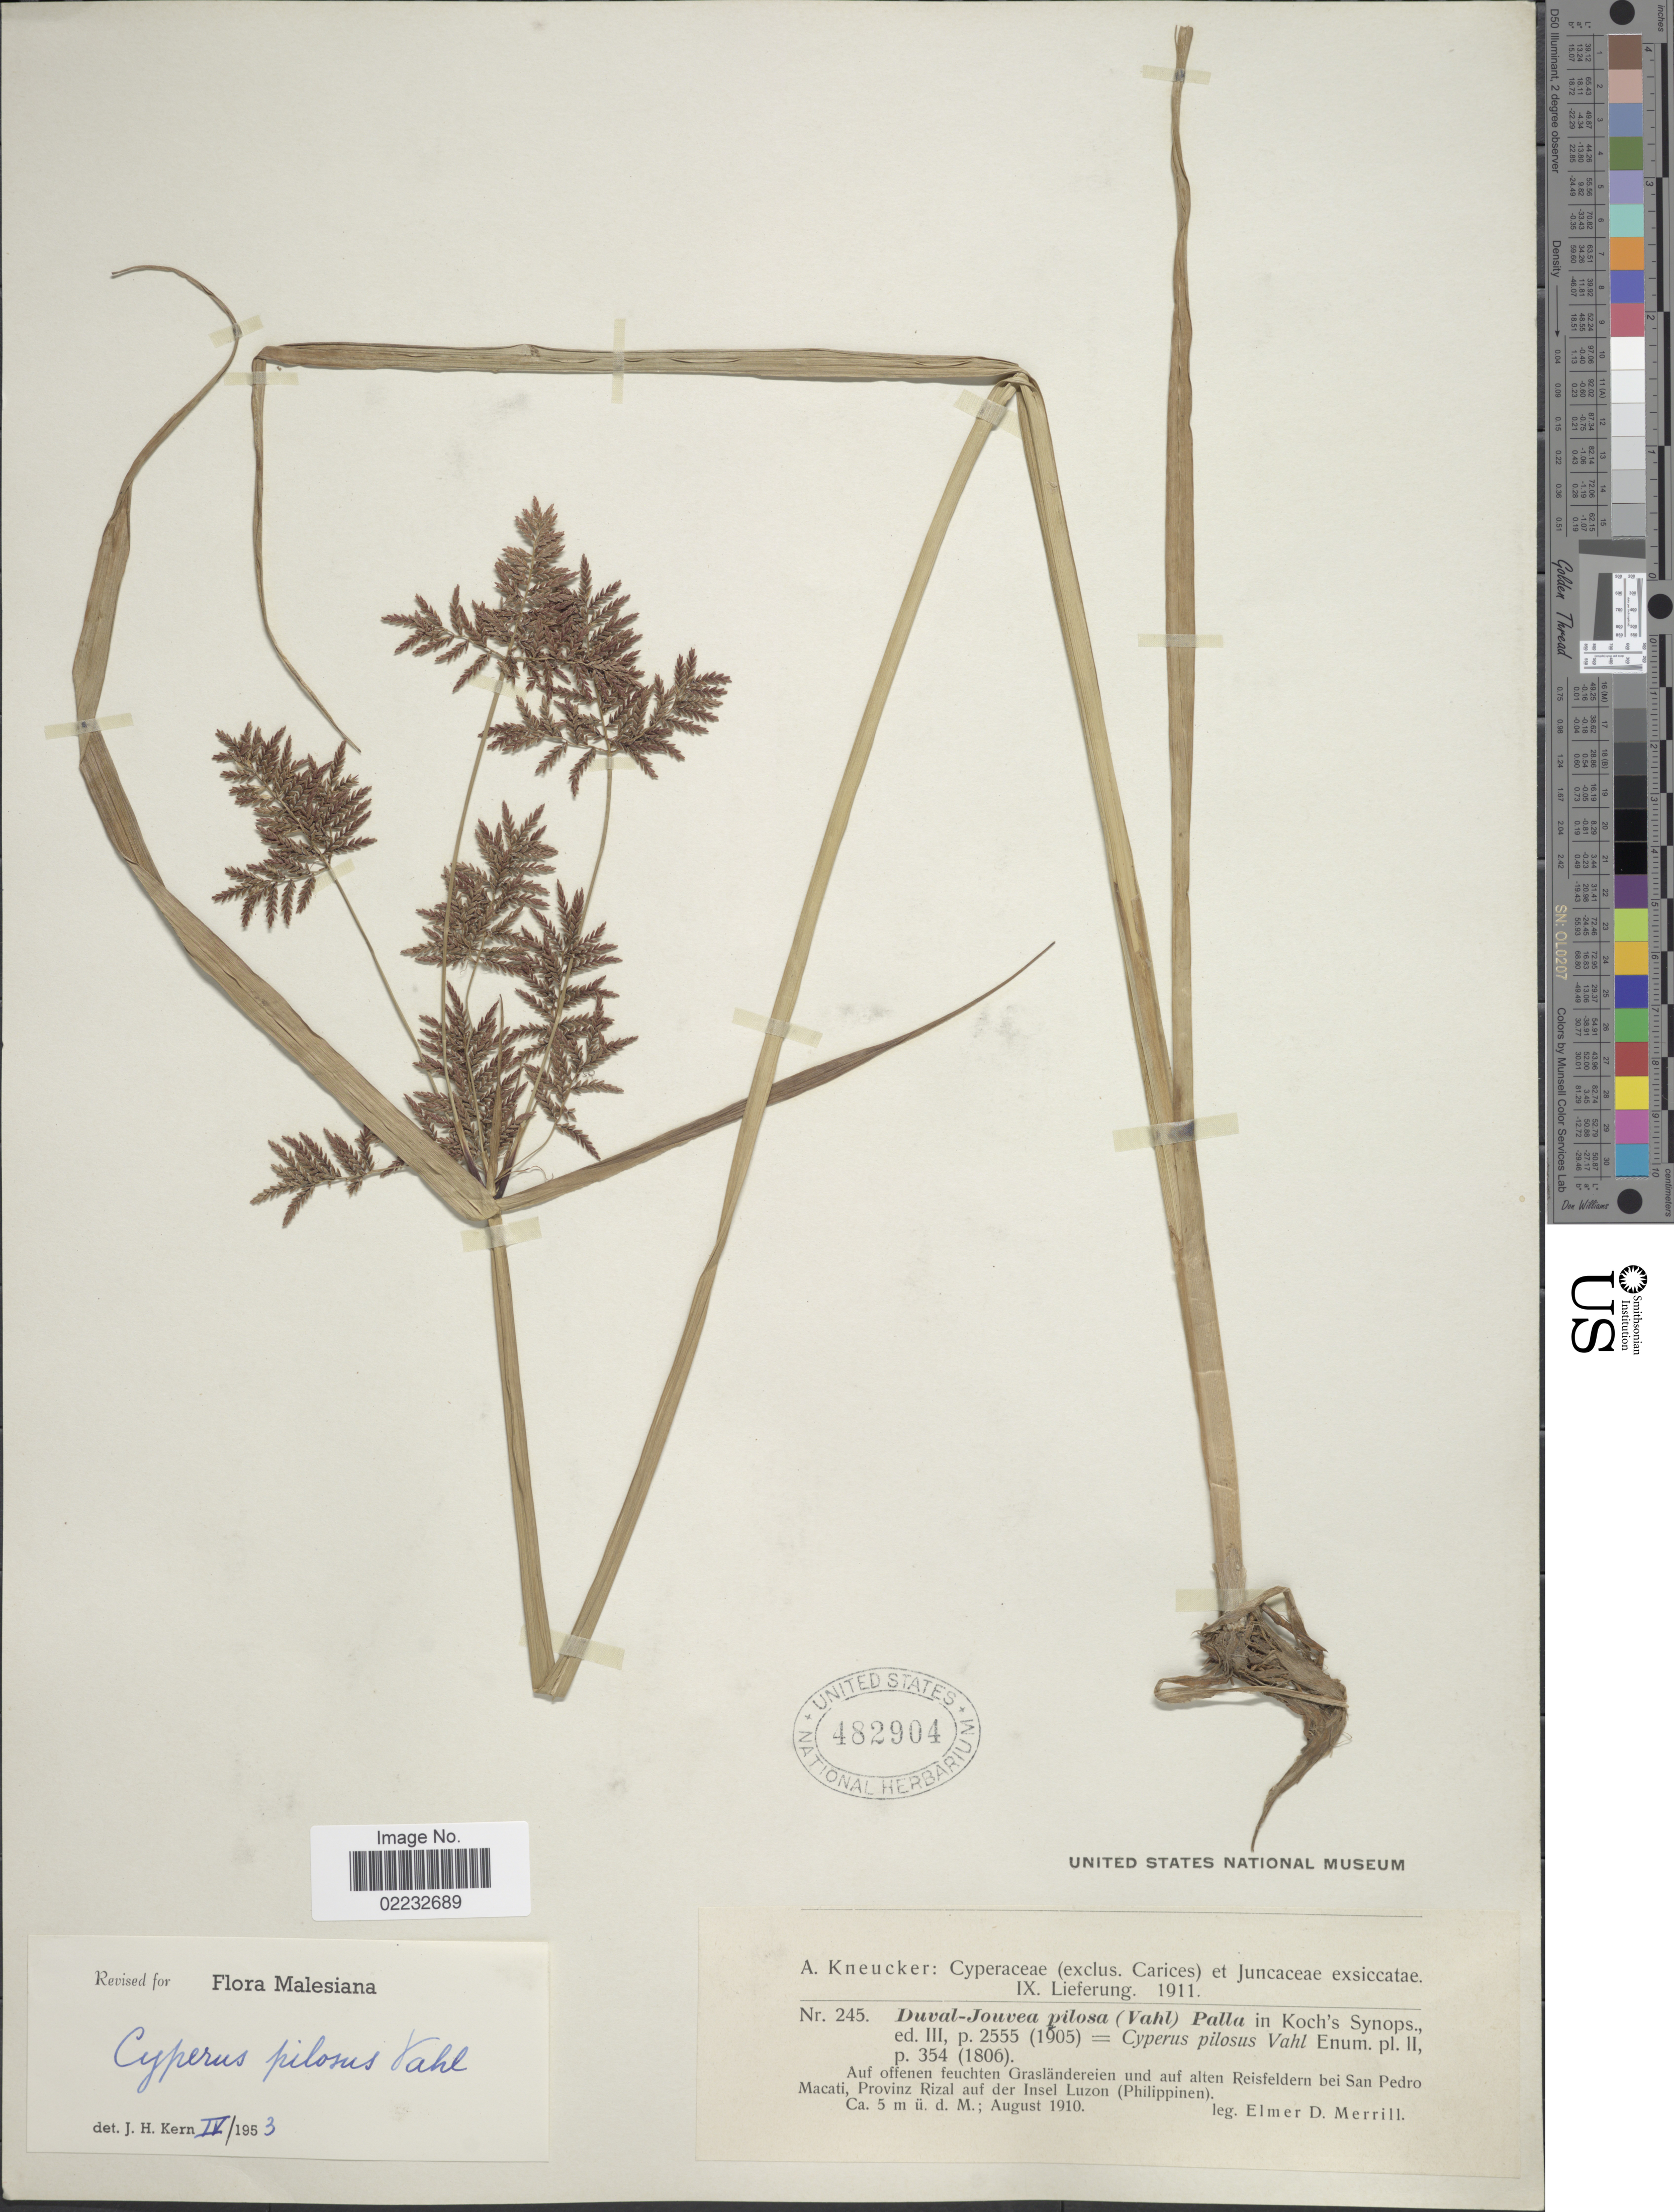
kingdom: Plantae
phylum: Tracheophyta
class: Liliopsida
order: Poales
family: Cyperaceae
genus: Cyperus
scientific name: Cyperus pilosus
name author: Vahl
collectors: E. D. Merrill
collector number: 245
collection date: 1910-08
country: Philippines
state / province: Calabarzon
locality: Auf offenen feuchten Grasländereien und auf alten Reisfeldern bei San Pedro Macati, Provinz Rizal auf der Insel Luzon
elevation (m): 5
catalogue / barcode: US 482904